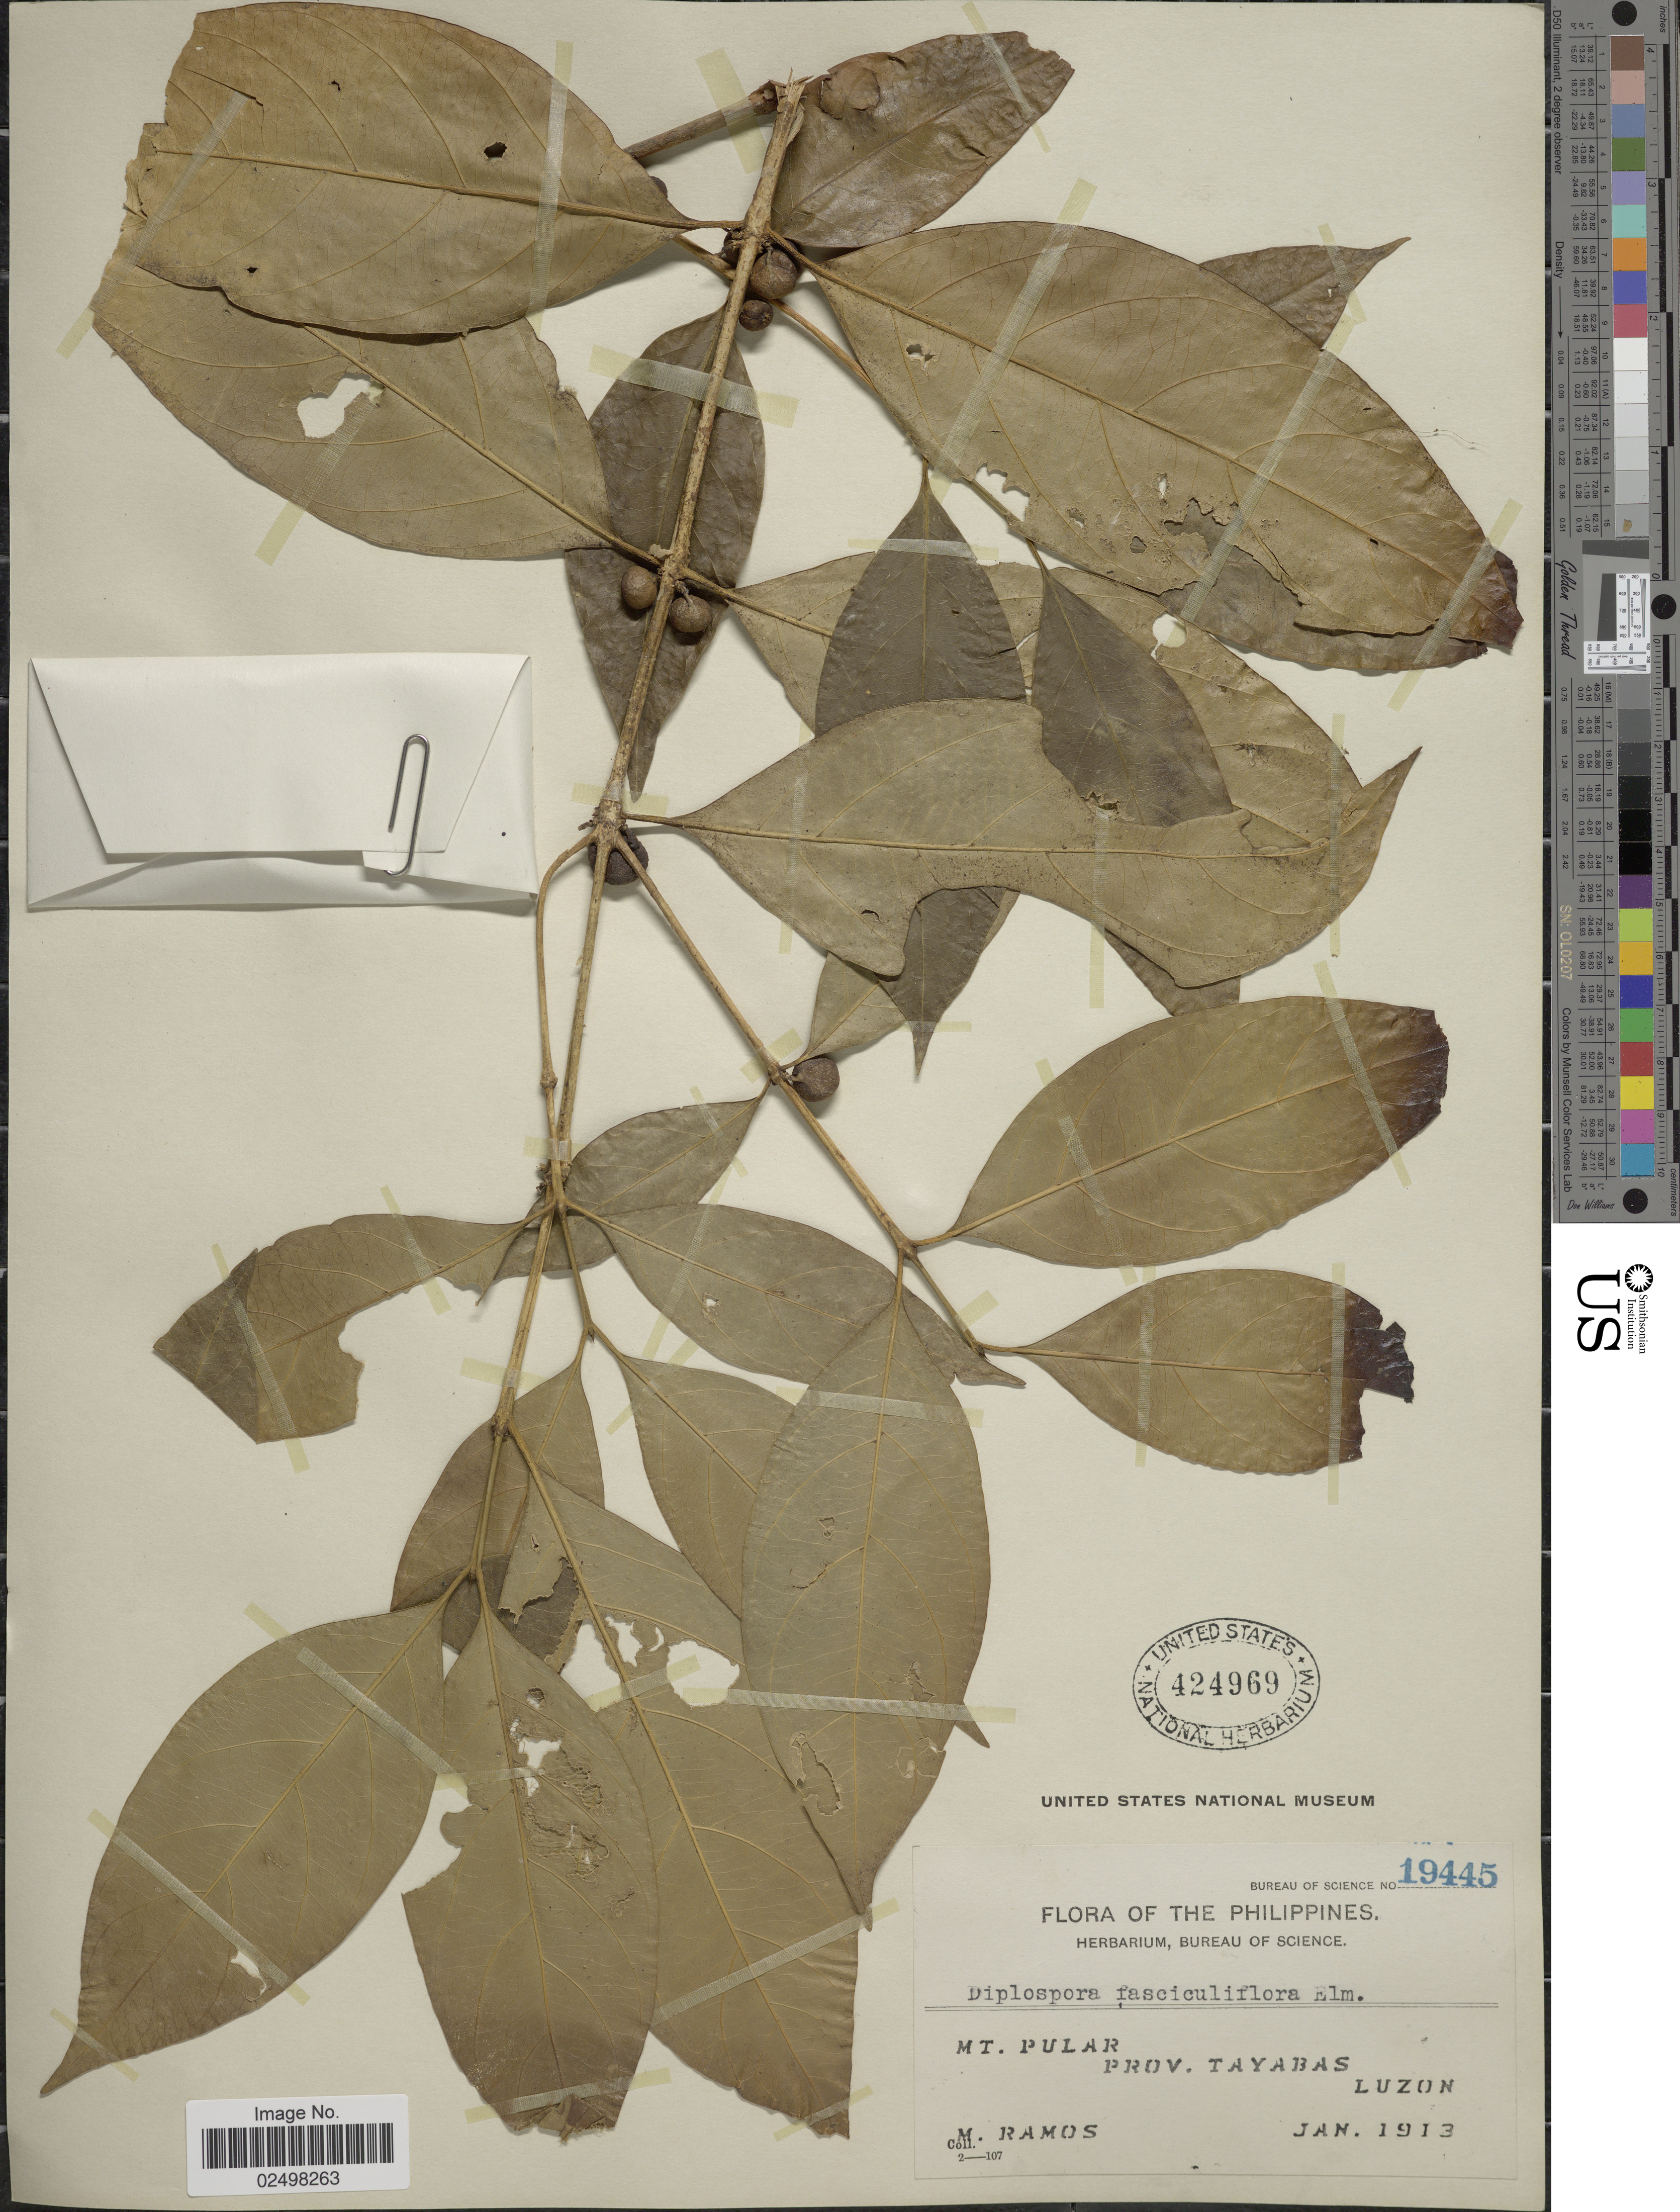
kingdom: Plantae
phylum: Tracheophyta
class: Magnoliopsida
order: Gentianales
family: Rubiaceae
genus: Tricalysia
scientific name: Tricalysia fasciculiflora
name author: (Elmer) Merr.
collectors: M. Ramos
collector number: Bureau of Science 19445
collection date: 1913-01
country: Philippines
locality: Mt. Pular Prov. Tayabas, Luzon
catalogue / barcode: US 424969